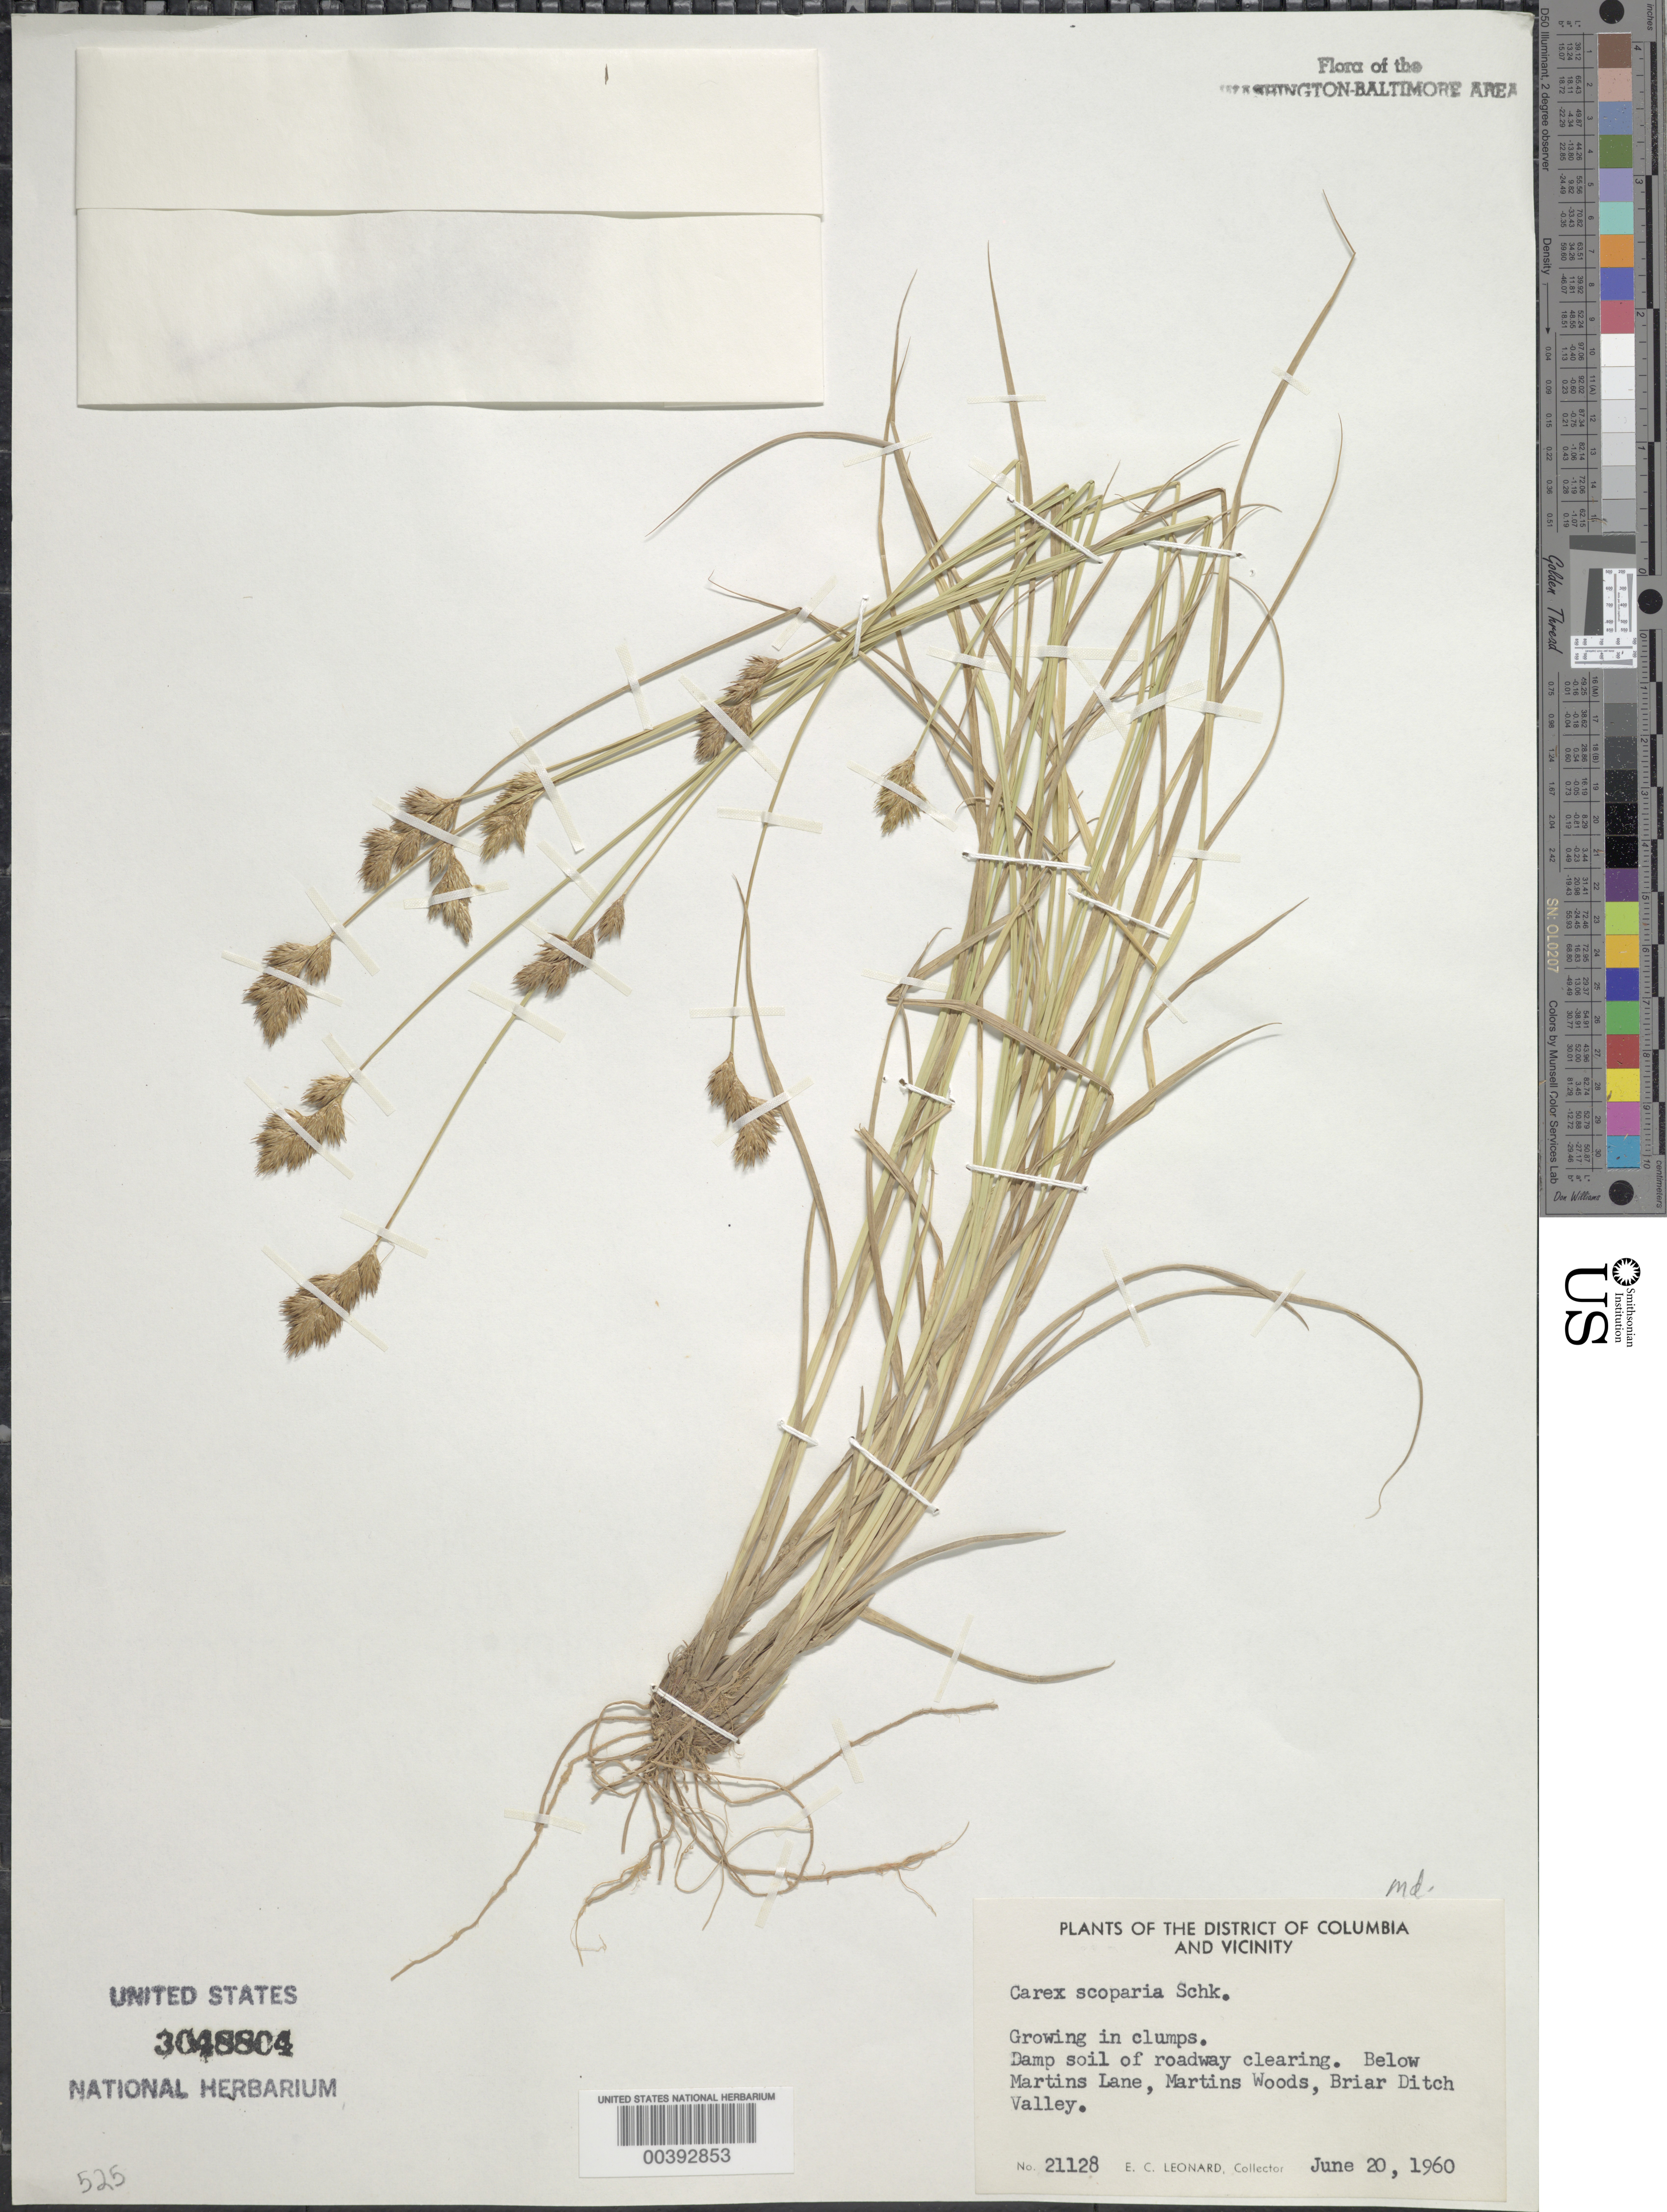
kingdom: Plantae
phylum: Tracheophyta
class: Liliopsida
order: Poales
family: Cyperaceae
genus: Carex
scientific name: Carex scoparia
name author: Schkuhr ex Willd.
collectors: E. C. Leonard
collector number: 21128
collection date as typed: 20 Jun 1960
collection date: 1960-06-20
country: United States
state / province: Maryland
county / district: Prince George's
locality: Briar Ditch, Martins Lane, Martins Woods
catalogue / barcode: US 3048804